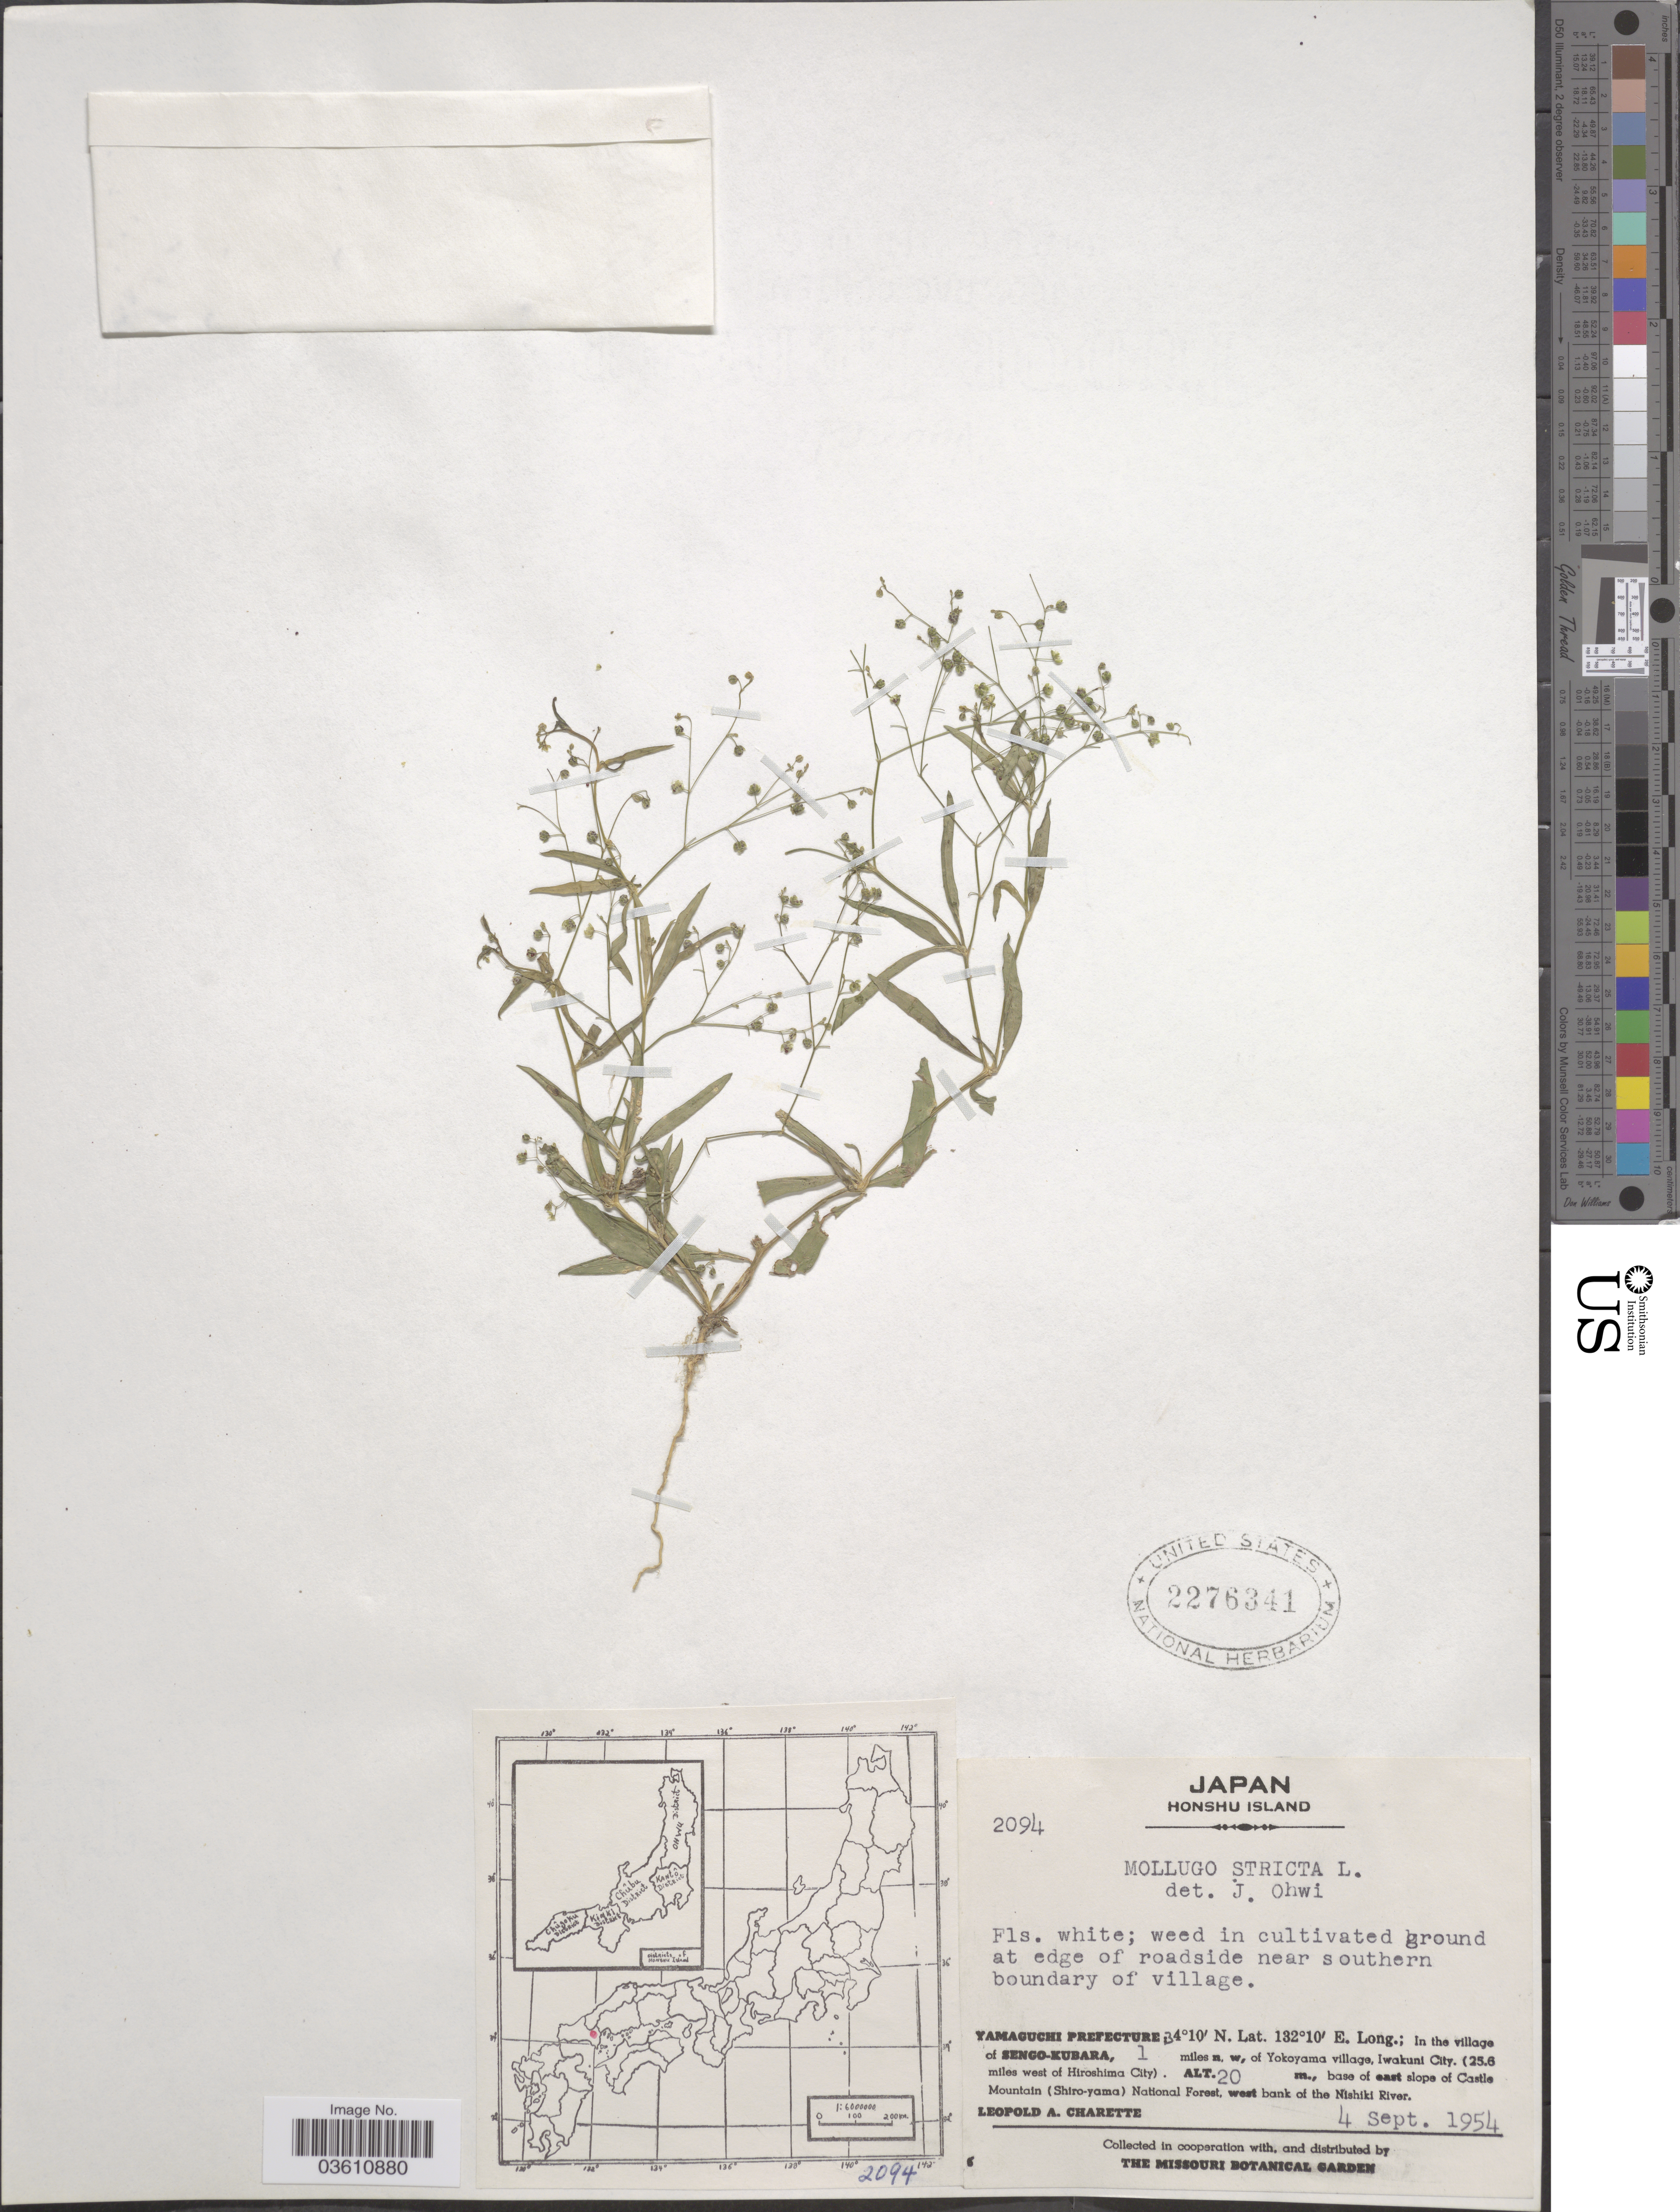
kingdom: Plantae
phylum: Tracheophyta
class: Magnoliopsida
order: Caryophyllales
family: Molluginaceae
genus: Trigastrotheca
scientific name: Trigastrotheca pentaphylla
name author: (L.) Thulin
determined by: Strong, Mark T., (BOT), Smithsonian Institution - National Museum of Natural History (UNITED STATES)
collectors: L. A. Charette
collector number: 2094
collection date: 1954-09-04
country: Japan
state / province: Yamaguti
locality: Honshu Island. Near southern boundary of village. Yamaguchi Prefecture: In the village of Sengo-Kubara, 1 miles n, w, of Yokoyama village, Iwakuni City. (25.6 miles west of Hiroshima City), base of east slope of Castle Mountain (Shiro-yama) National Forest, west bank of the Nishiki River.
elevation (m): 20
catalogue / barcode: US 2276341